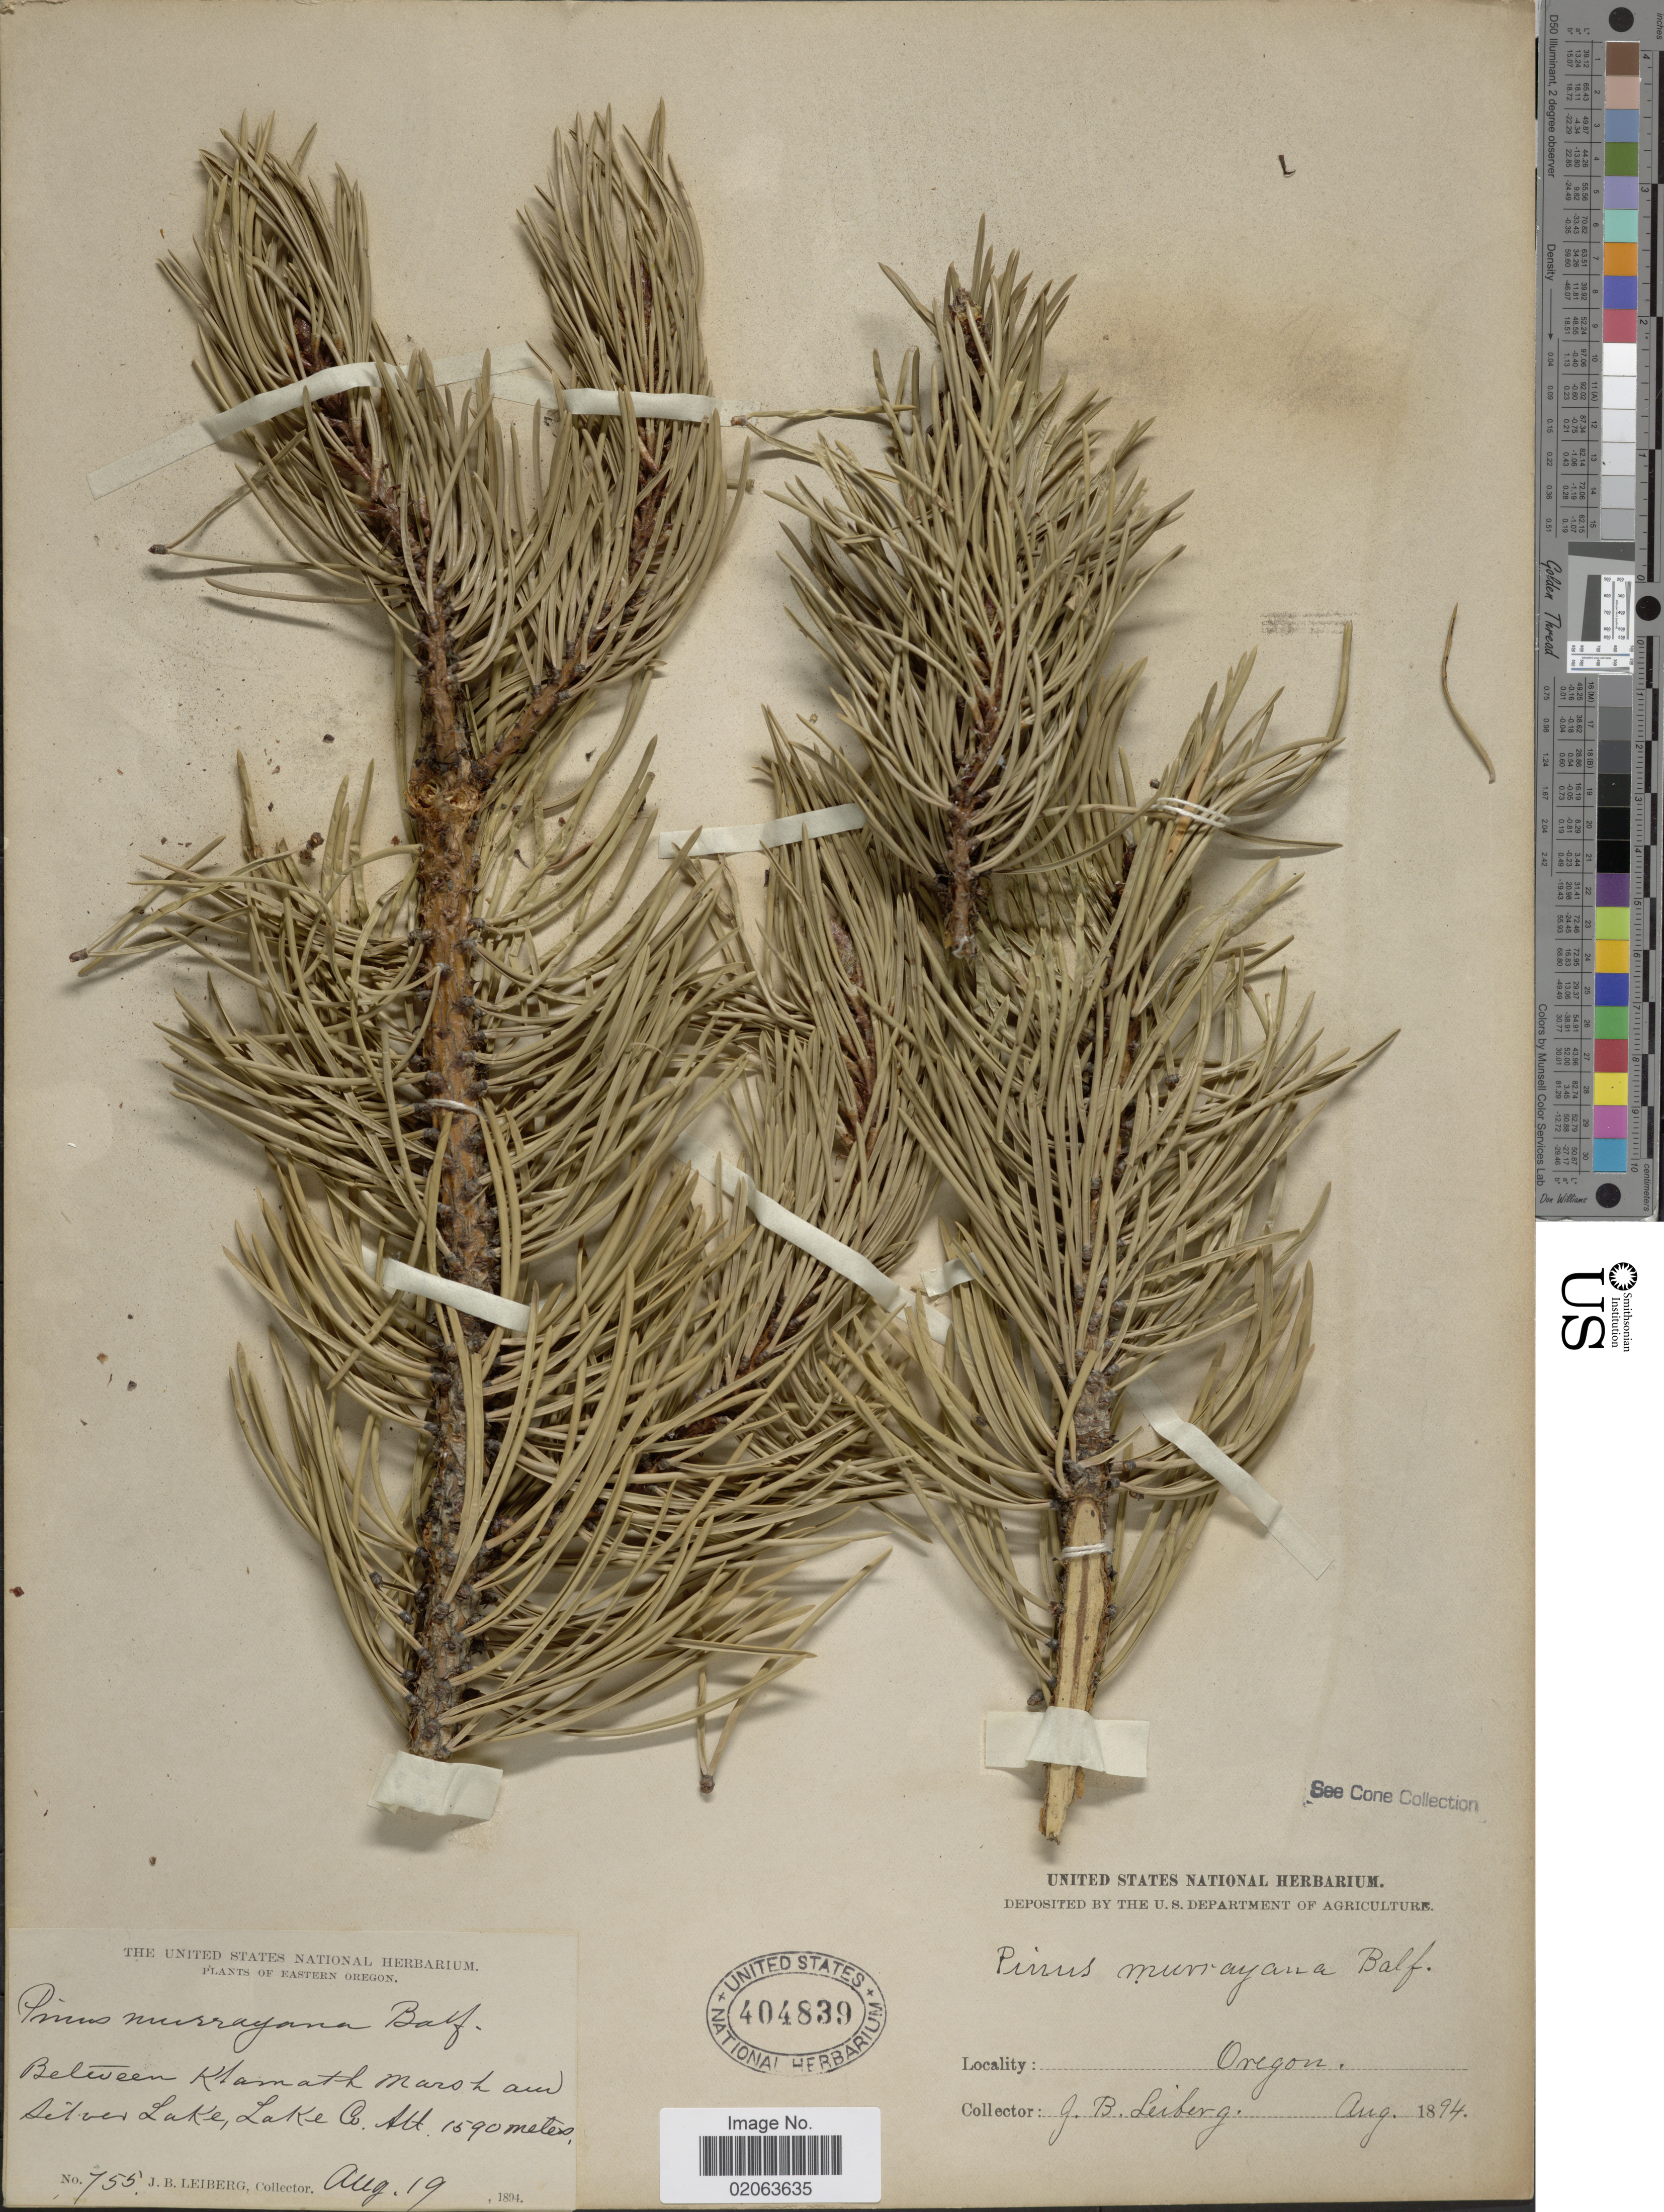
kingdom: Plantae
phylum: Tracheophyta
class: Pinopsida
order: Pinales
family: Pinaceae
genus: Pinus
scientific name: Pinus contorta var. murrayana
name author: (Balf.) S. Watson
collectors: J. B. Leiberg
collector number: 755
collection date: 1894-08-19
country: United States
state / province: Oregon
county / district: Lake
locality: Eastern Oregon. Between Klamath Marsh and Silver Lake, Lake Co.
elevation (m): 1590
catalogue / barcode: US 404839